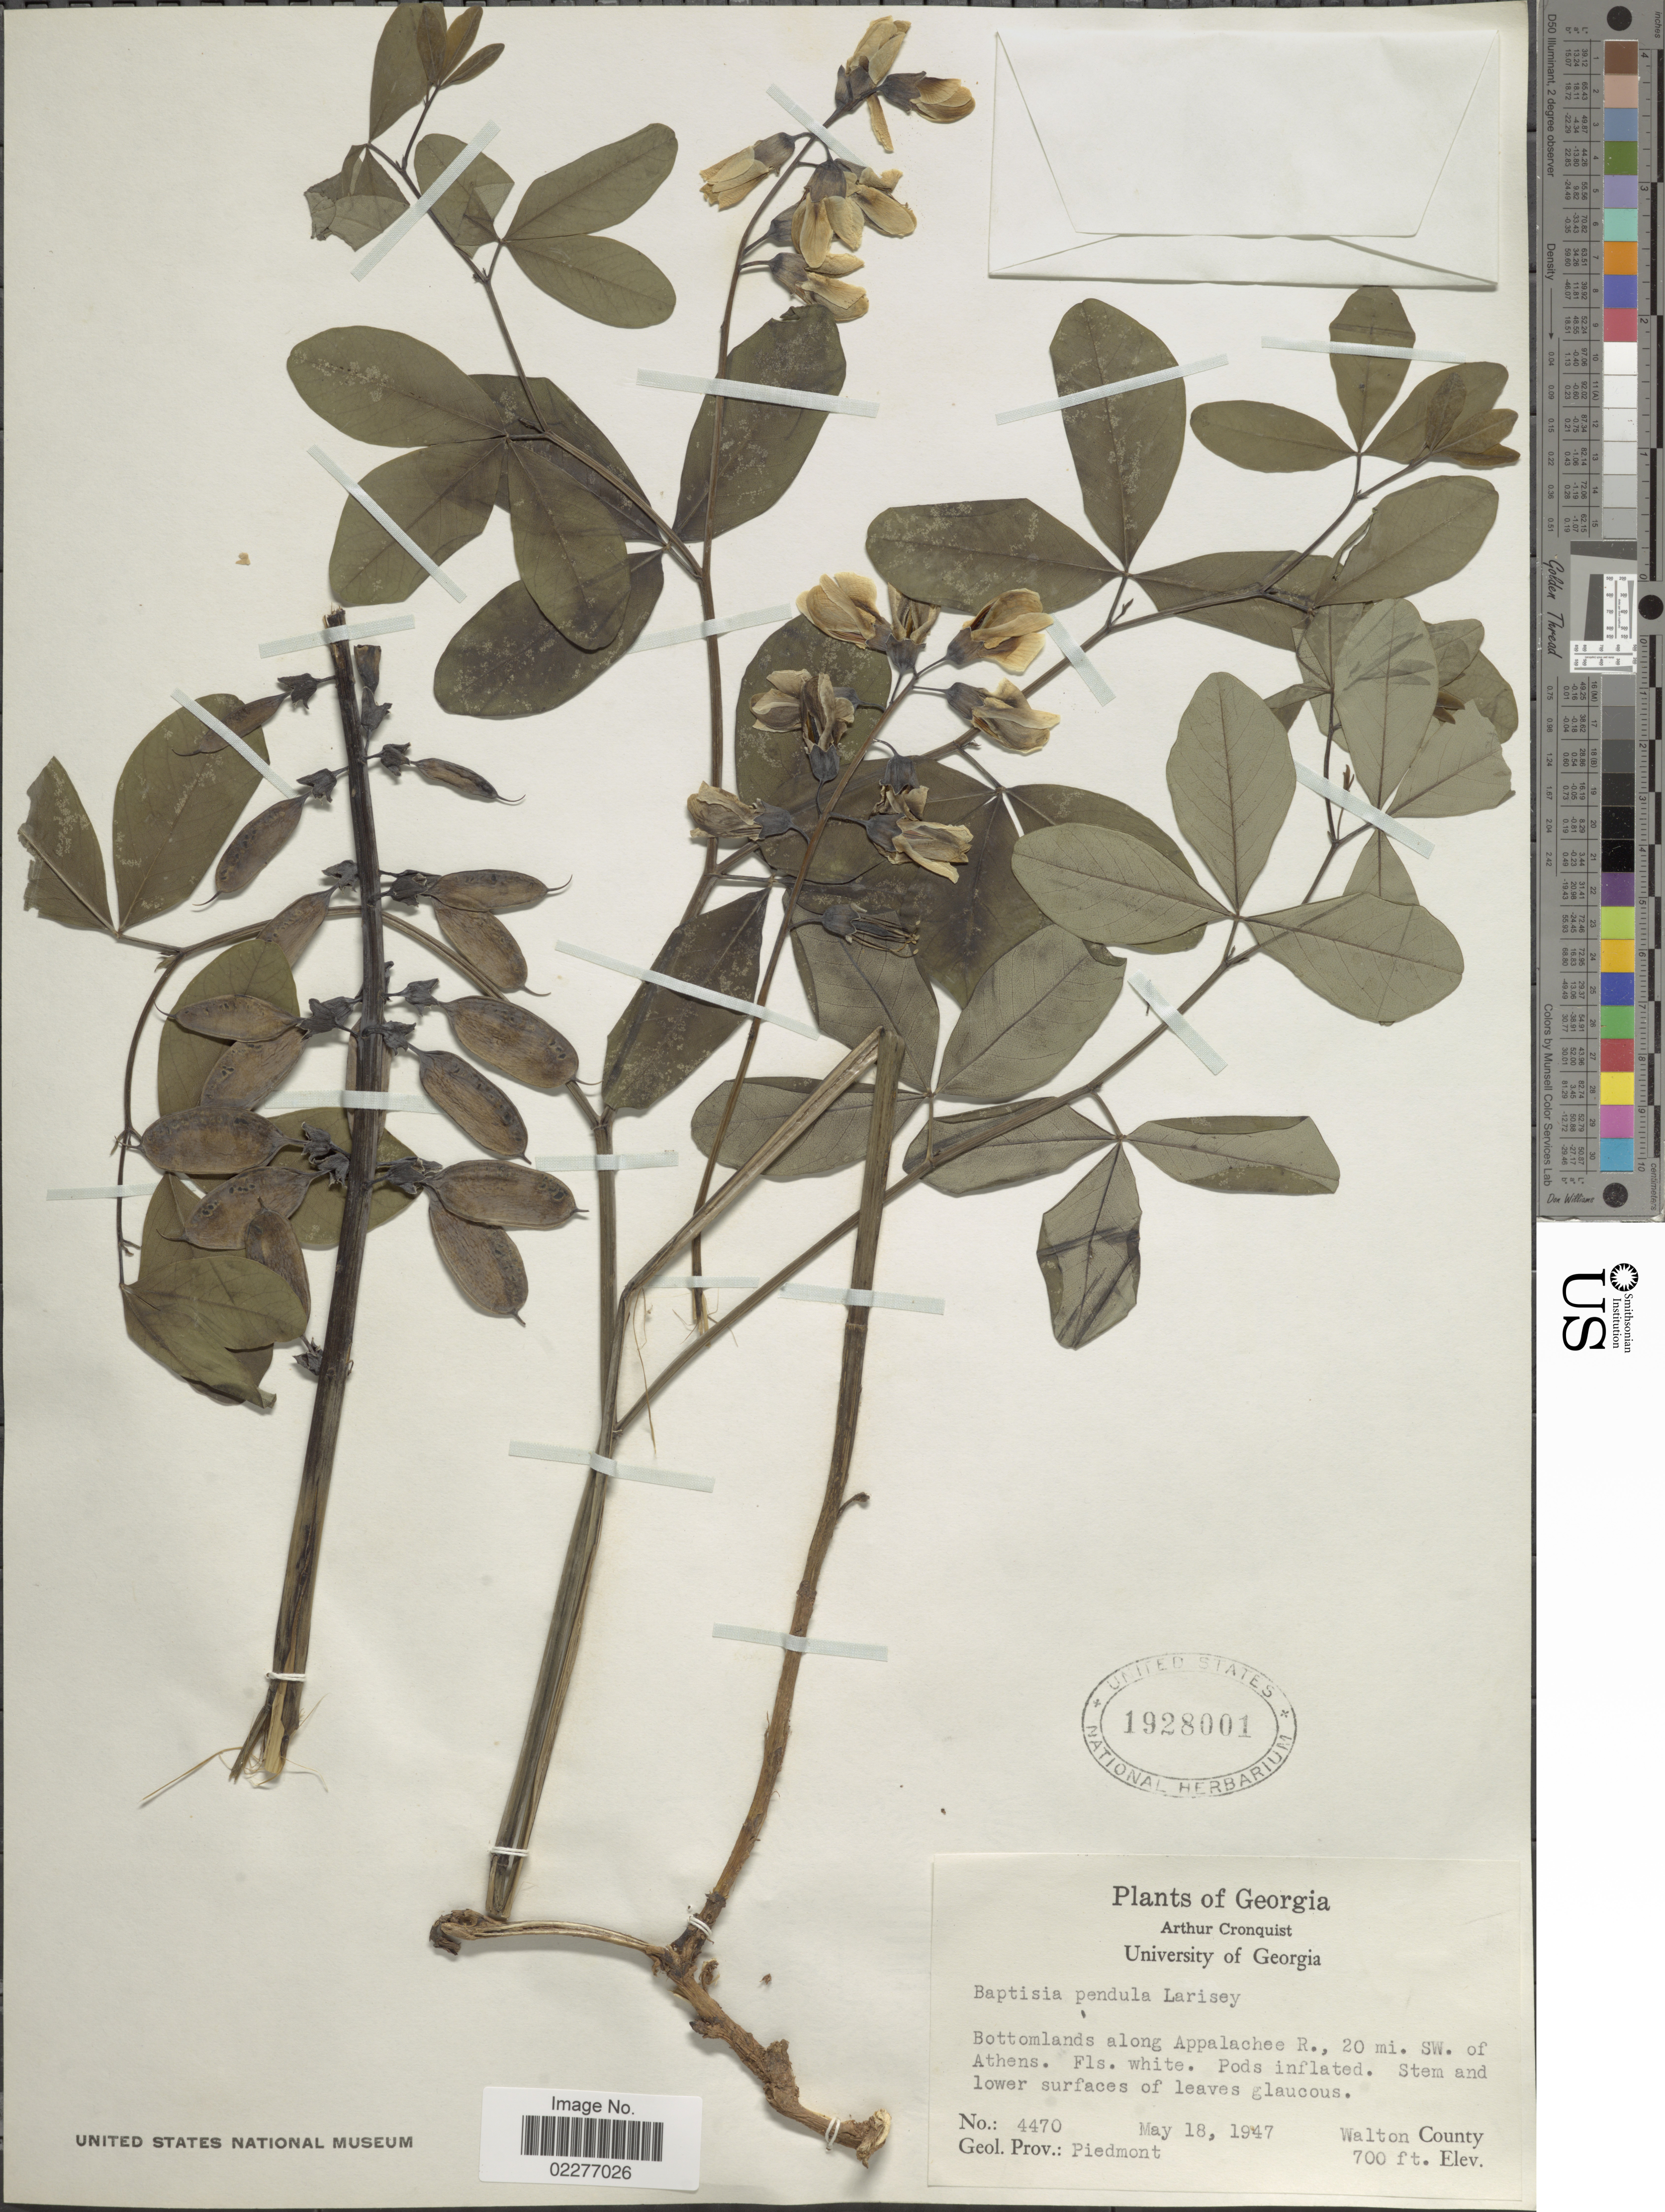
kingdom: Plantae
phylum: Tracheophyta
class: Magnoliopsida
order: Fabales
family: Fabaceae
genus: Baptisia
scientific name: Baptisia pendula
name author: Larisey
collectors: A. J. Cronquist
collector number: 4470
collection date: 1947-05-18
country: United States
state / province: Georgia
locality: Bottomslands along Appalachee R., 20 mi SW of Athens, Walton County, Geol prov: Piedmont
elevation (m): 213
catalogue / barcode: US 1928001